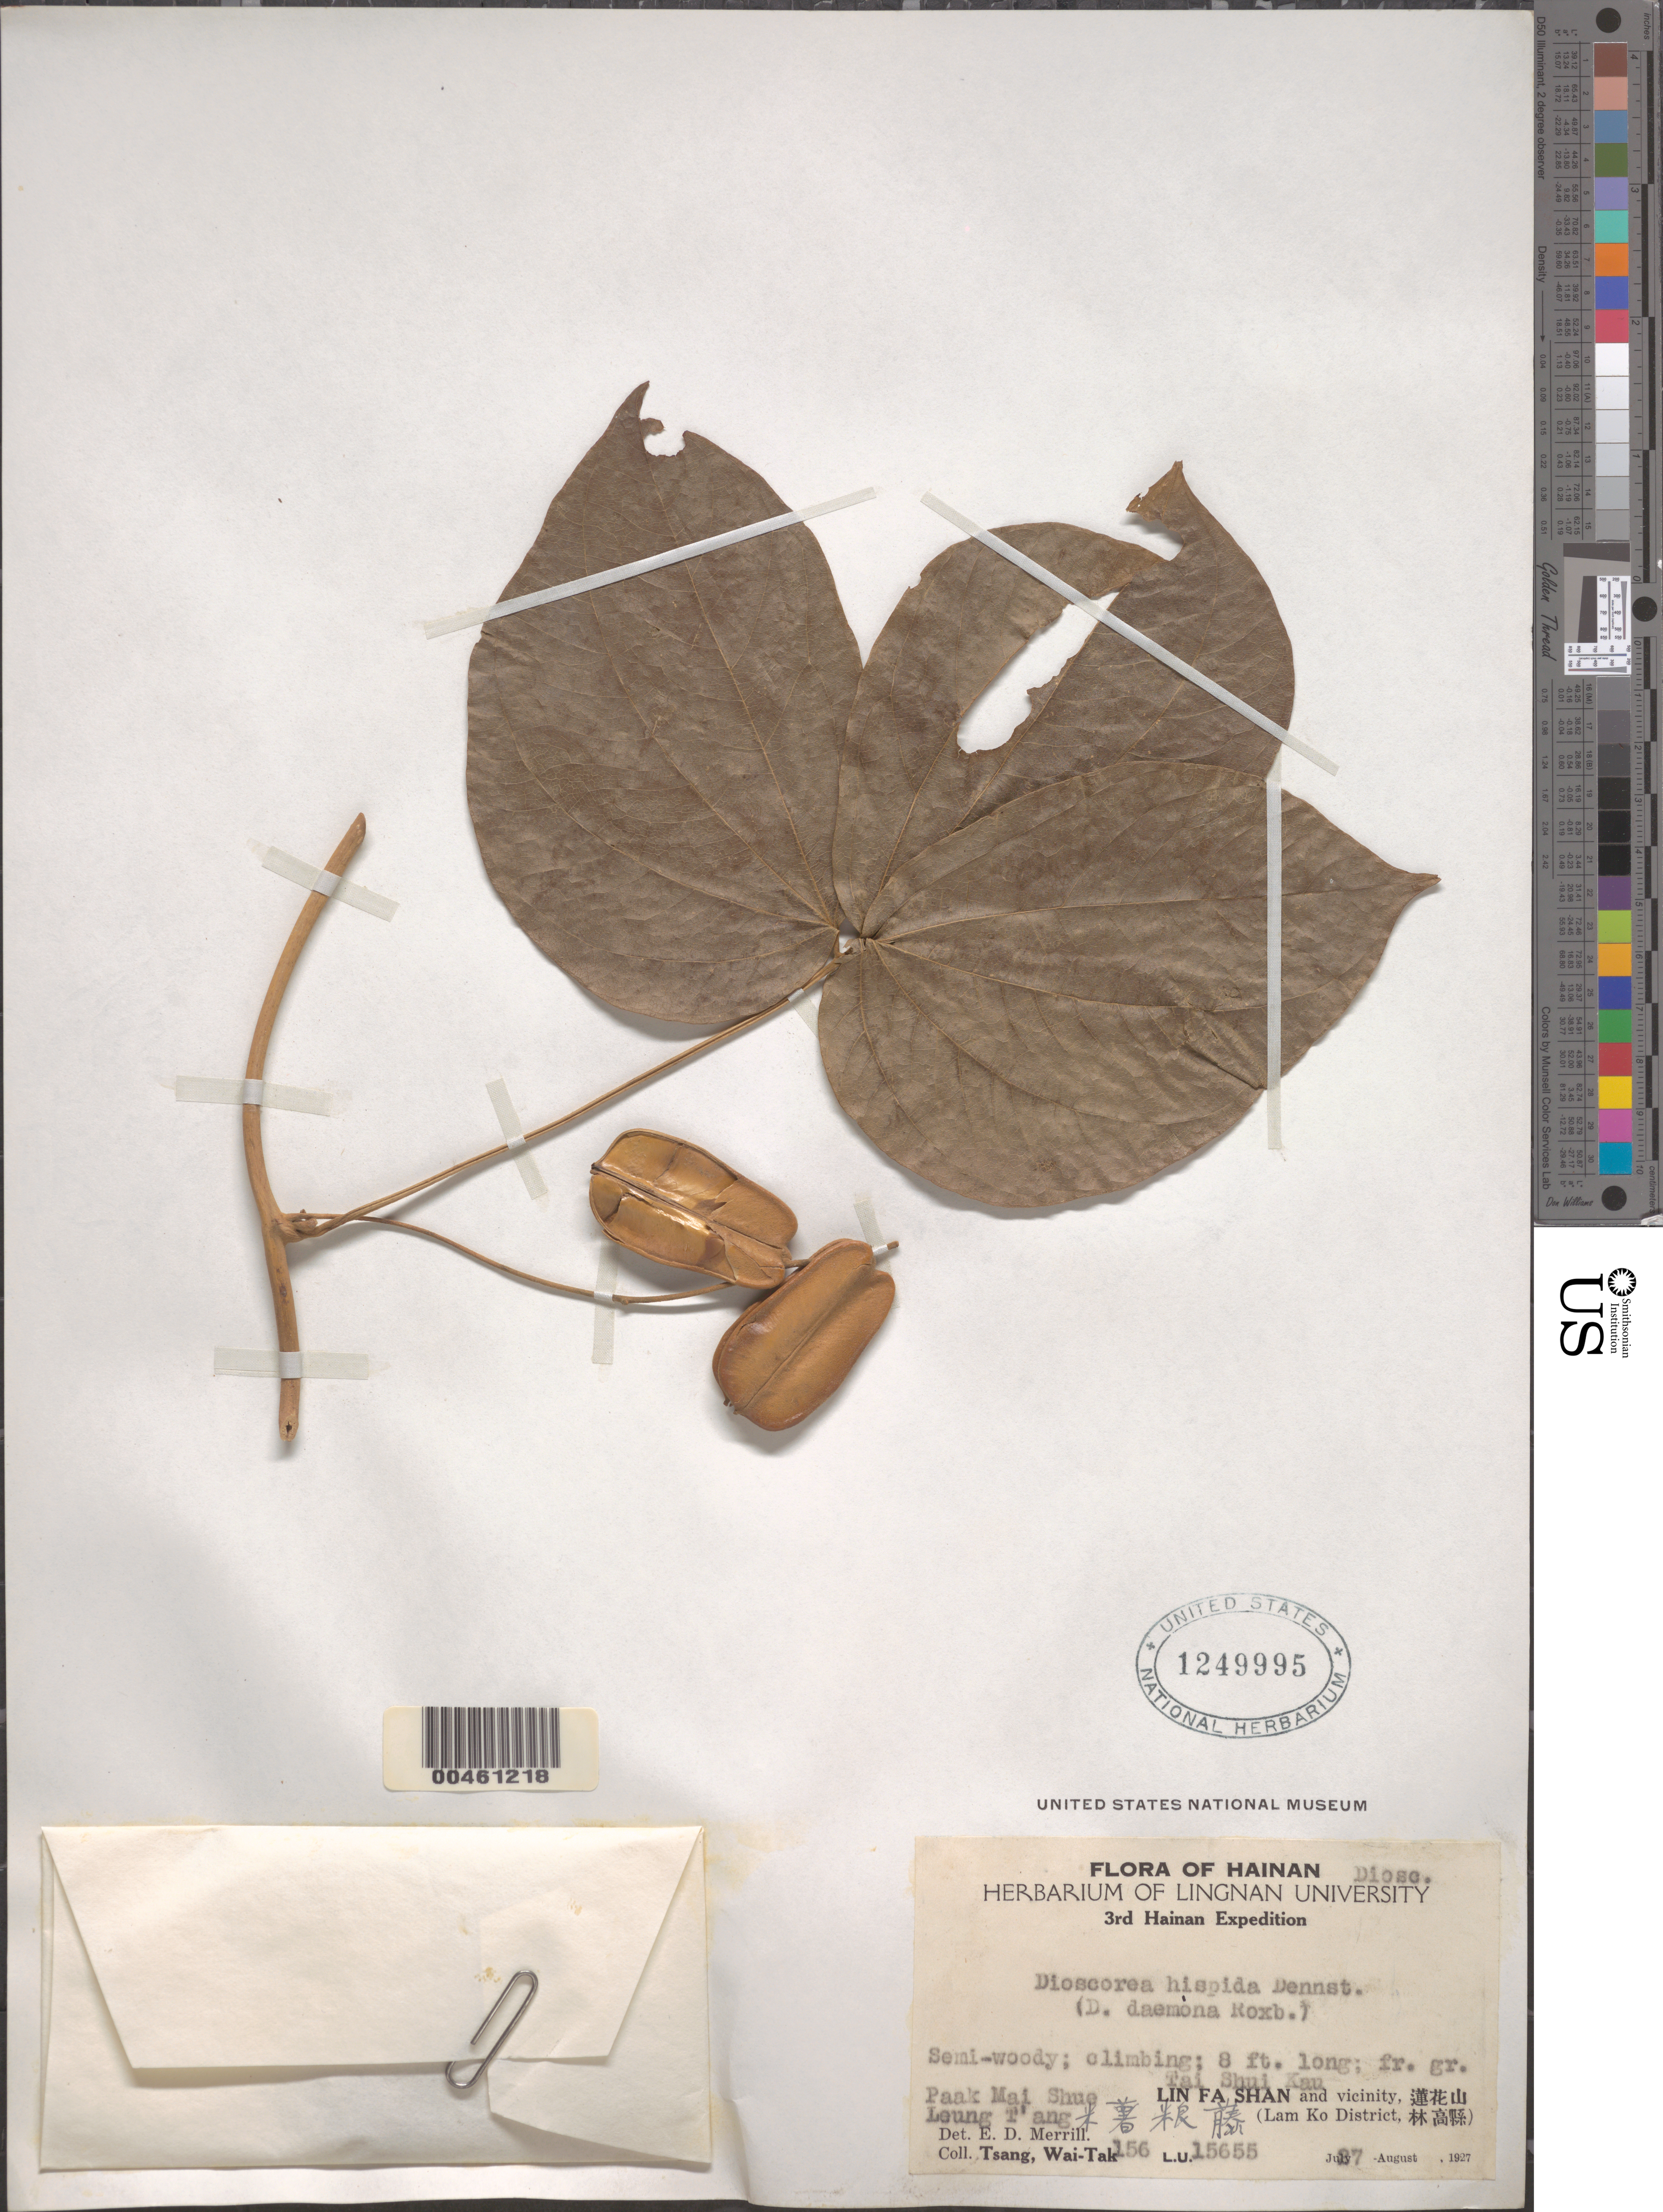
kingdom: Plantae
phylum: Tracheophyta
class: Liliopsida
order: Dioscoreales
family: Dioscoreaceae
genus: Dioscorea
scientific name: Dioscorea triphylla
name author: L.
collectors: W. T. Tsang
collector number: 156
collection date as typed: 27 Aug 1927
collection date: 1927-08-27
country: China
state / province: Hainan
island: Hainan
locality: Lin Fa Shan and vicinity, (Lam Ko District)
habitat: Semi-woody; climbling; 8 ft. long; fr. gr.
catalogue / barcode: US 1249995